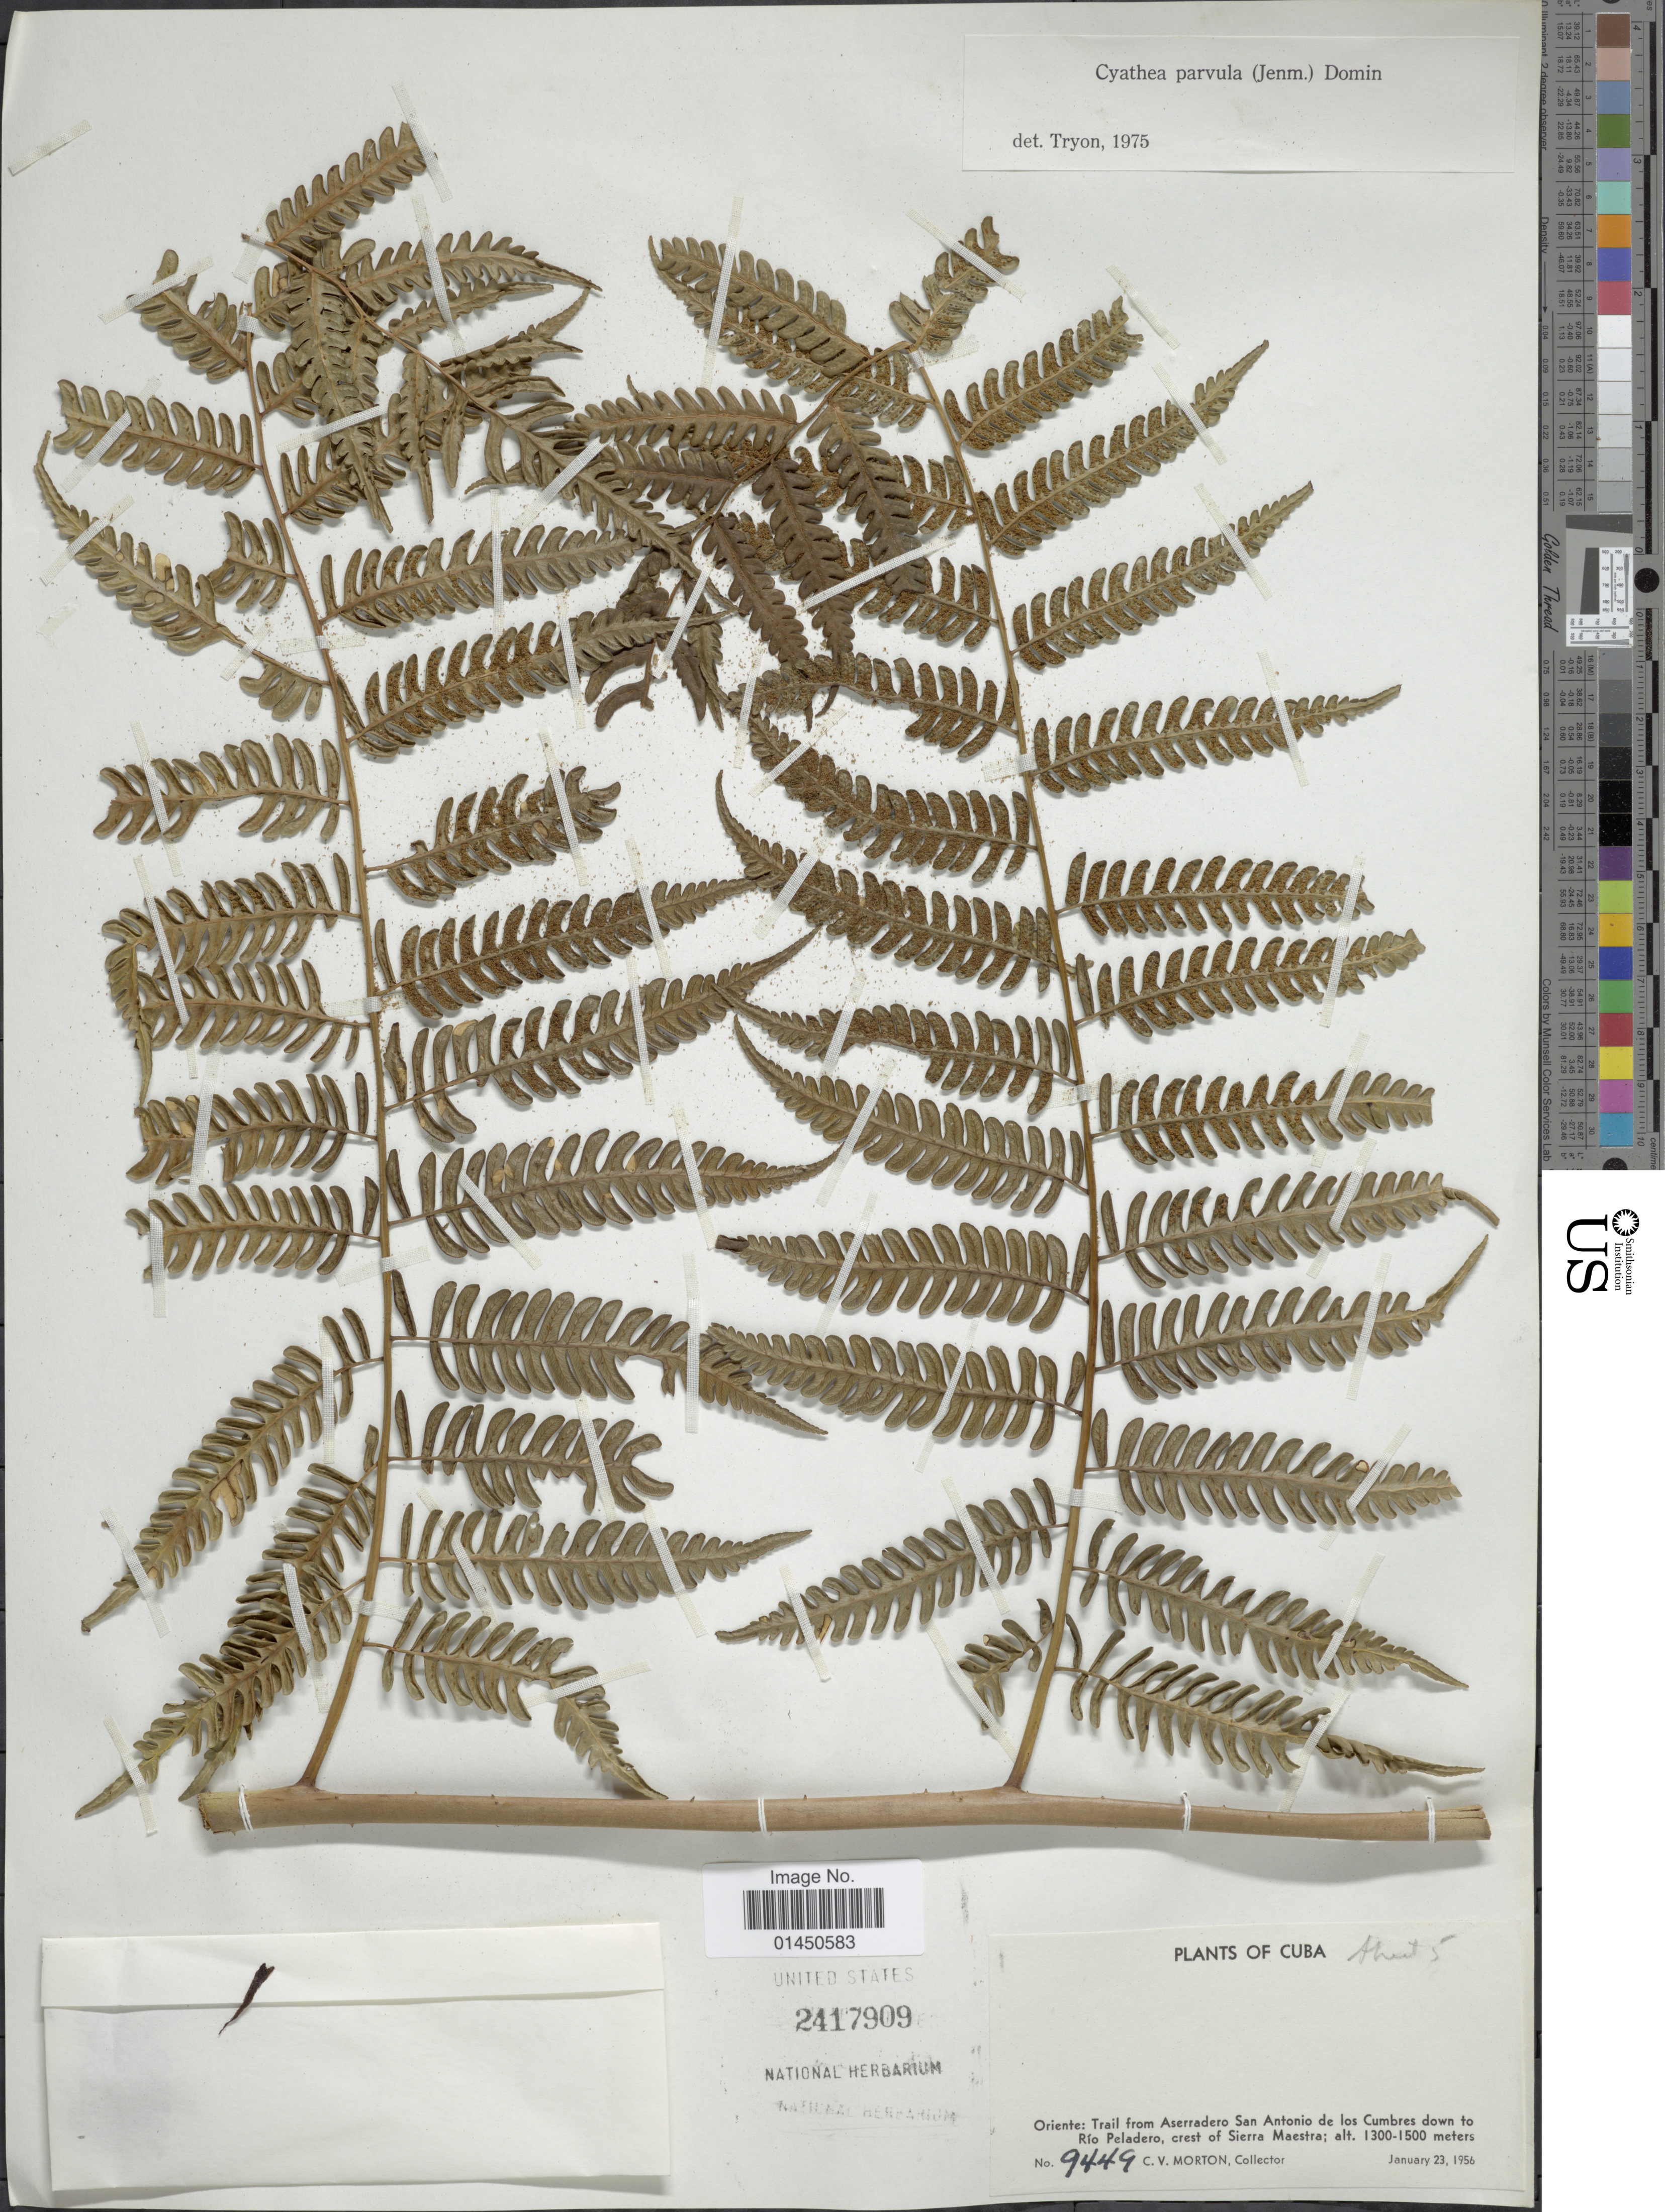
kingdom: Plantae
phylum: Tracheophyta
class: Polypodiopsida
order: Cyatheales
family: Cyatheaceae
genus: Cyathea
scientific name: Cyathea parvula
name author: (Jenman) Domin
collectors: C. V. Morton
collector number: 9449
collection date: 1956-01-23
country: Cuba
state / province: Oriente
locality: Trail from Aserradero San Antonio de los Cumbres down to Rio Peladero, crest of Sierra Maestra.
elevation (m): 1300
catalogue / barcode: US 2417909